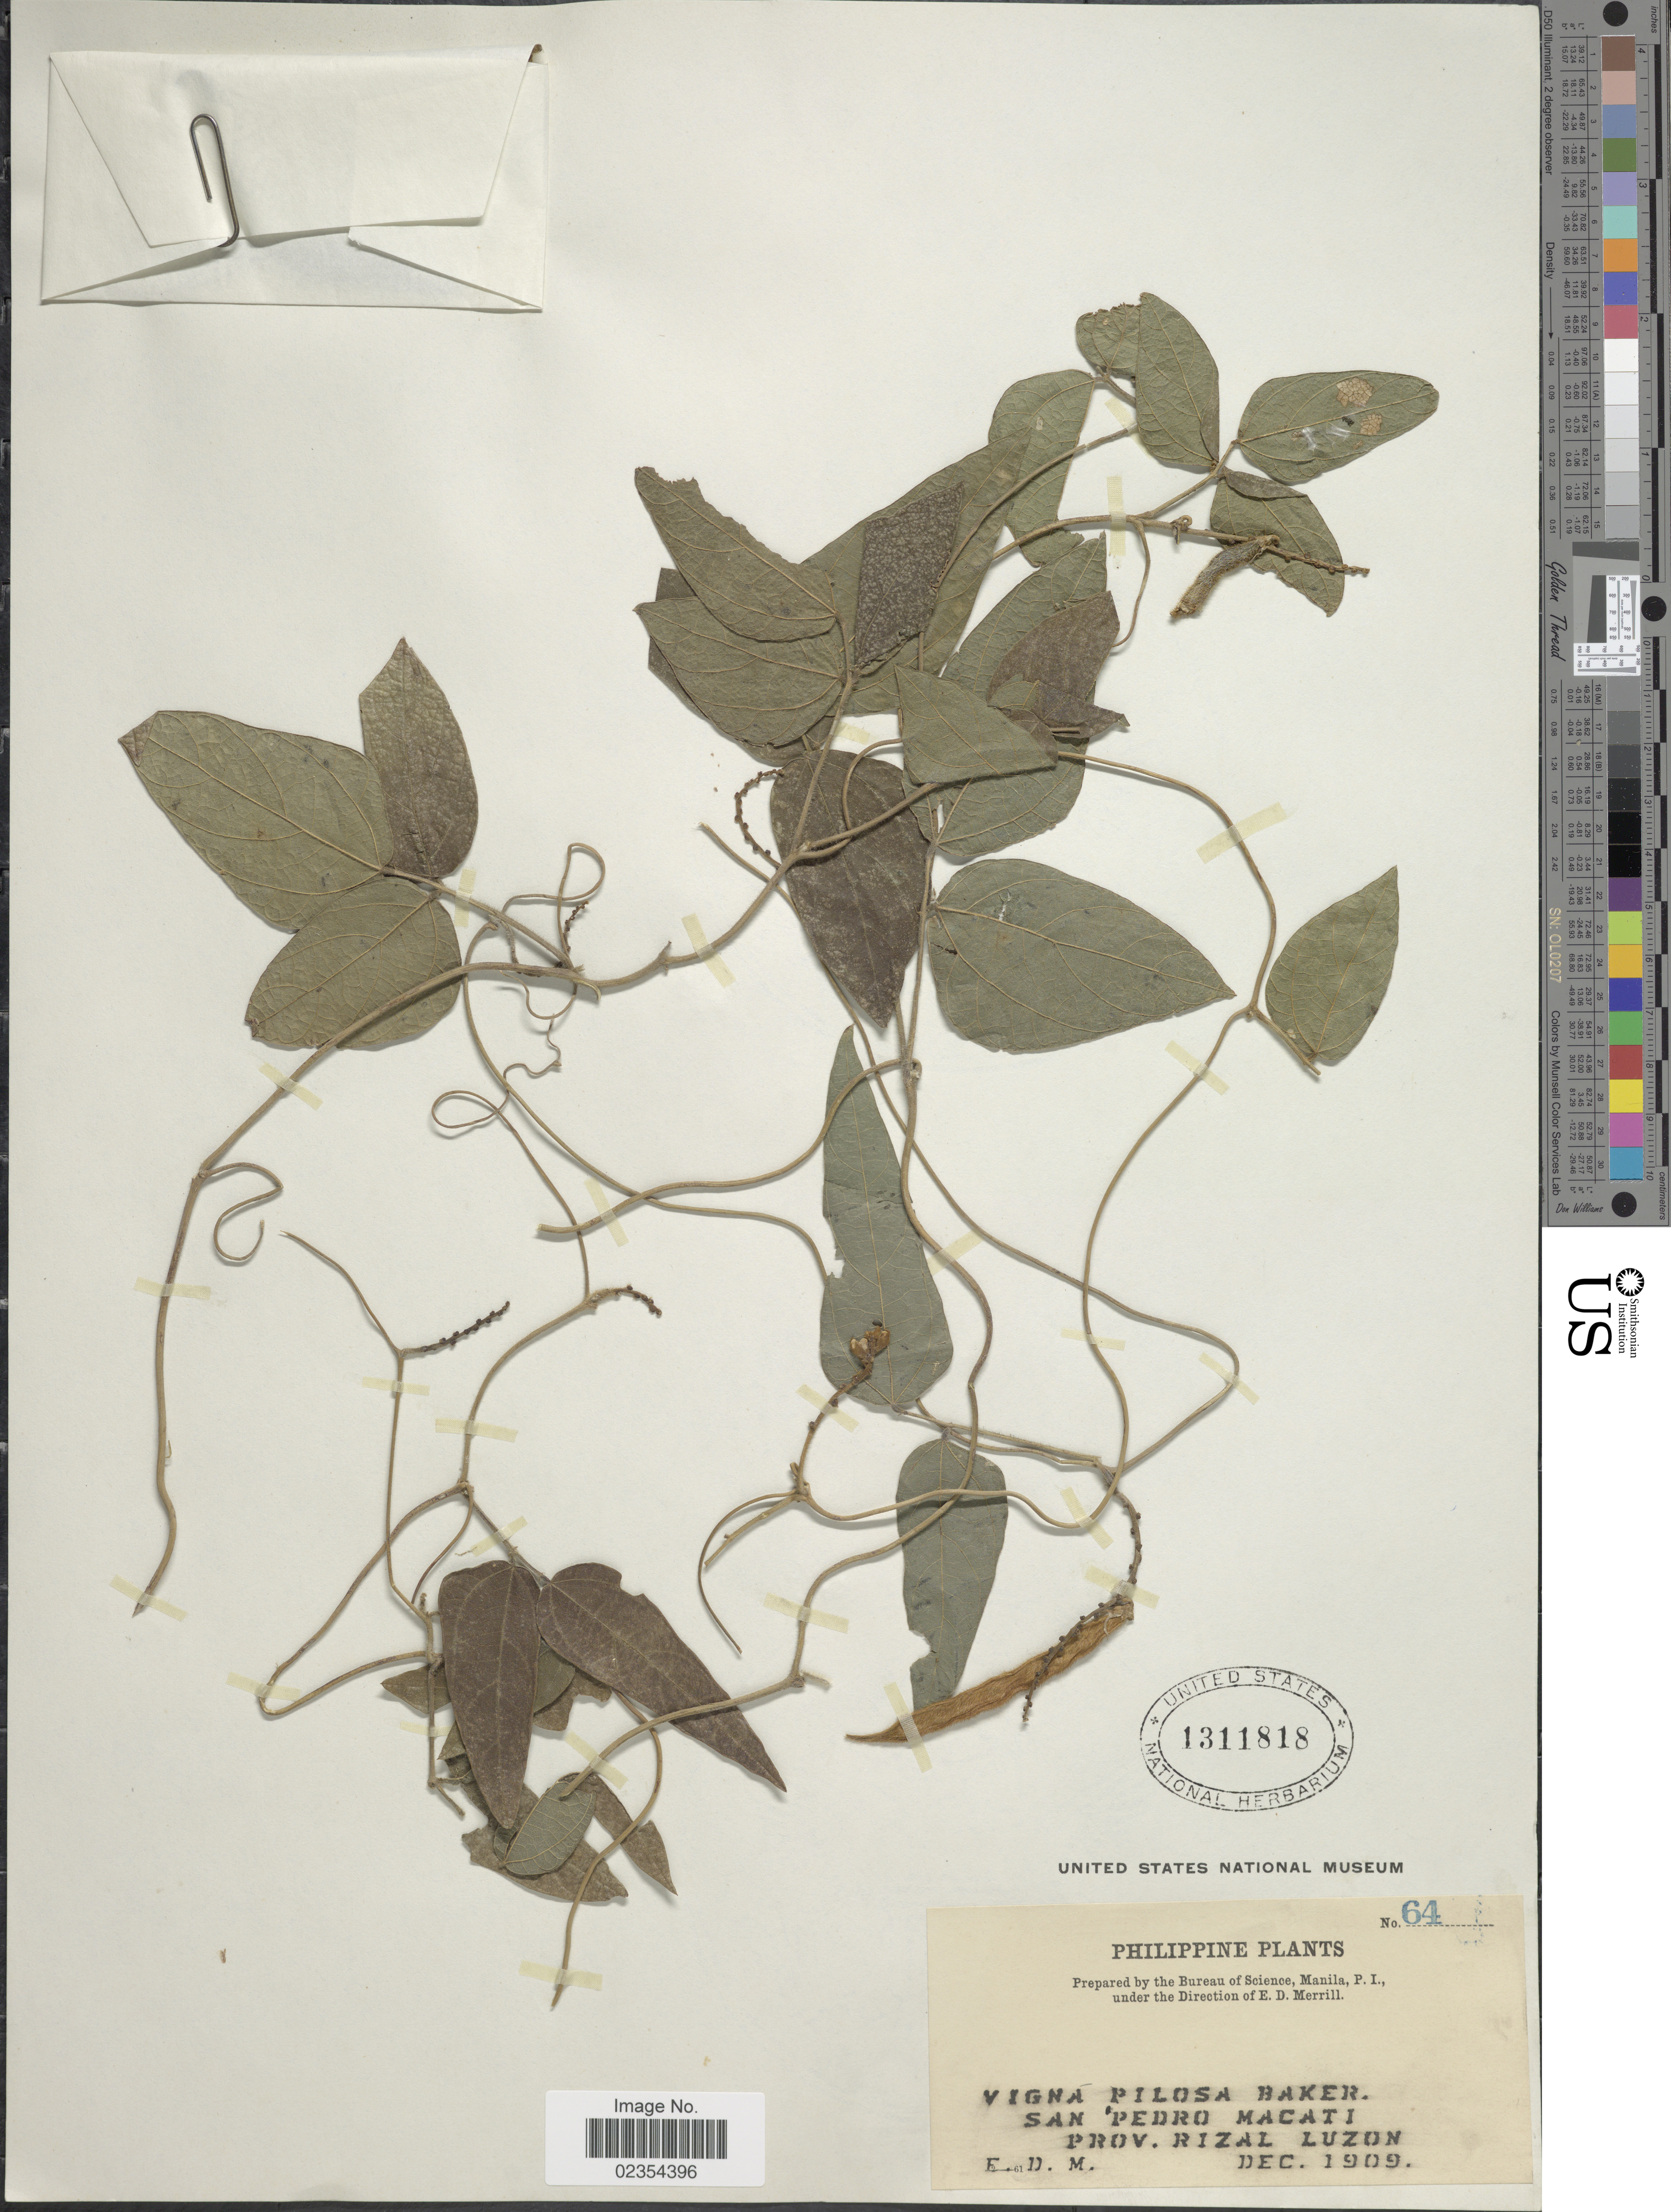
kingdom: Plantae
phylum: Tracheophyta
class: Magnoliopsida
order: Fabales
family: Fabaceae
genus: Vigna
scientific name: Vigna pilosa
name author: (Klein ex Willd.) Baker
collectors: E. D. Merrill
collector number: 64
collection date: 1909-12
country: Philippines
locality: San Pedro Macati, Prov. Rizal Luzon.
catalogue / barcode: US 1311818